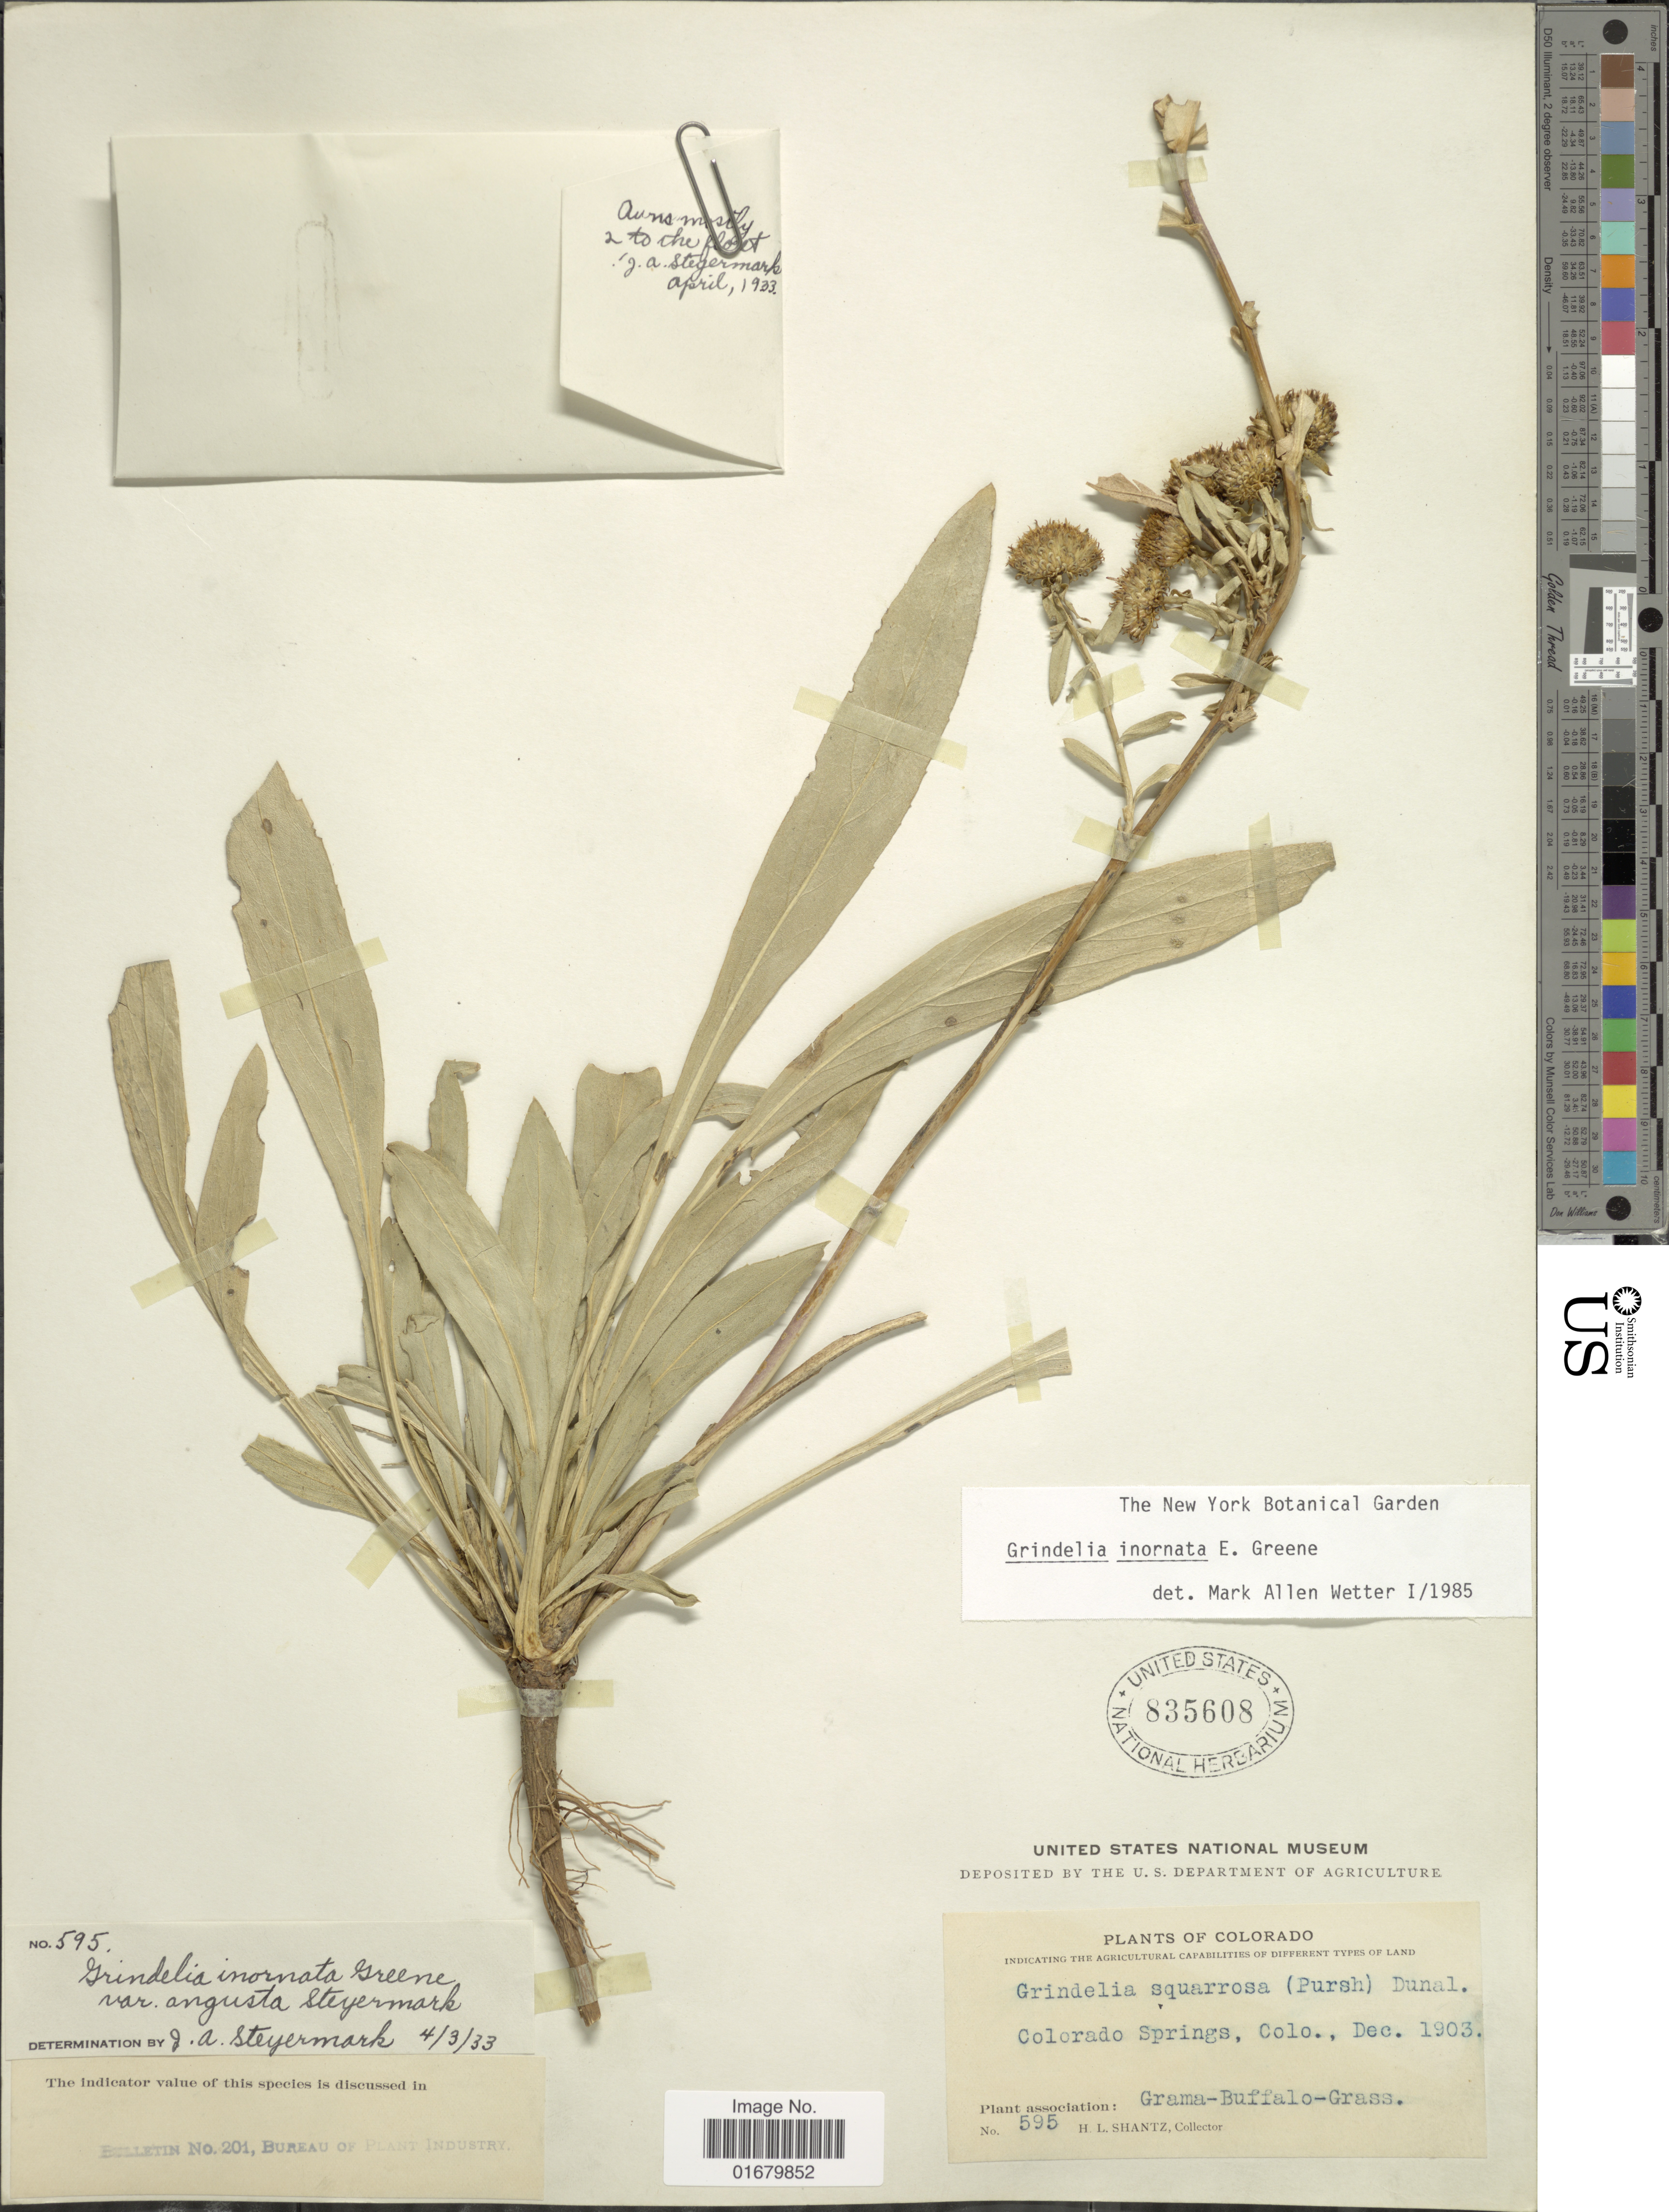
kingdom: Plantae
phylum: Tracheophyta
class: Magnoliopsida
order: Asterales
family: Asteraceae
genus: Grindelia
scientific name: Grindelia inornata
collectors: H. Shantz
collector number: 595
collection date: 1903-12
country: United States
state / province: Colorado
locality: Colorado Springs,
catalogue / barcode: US 835608